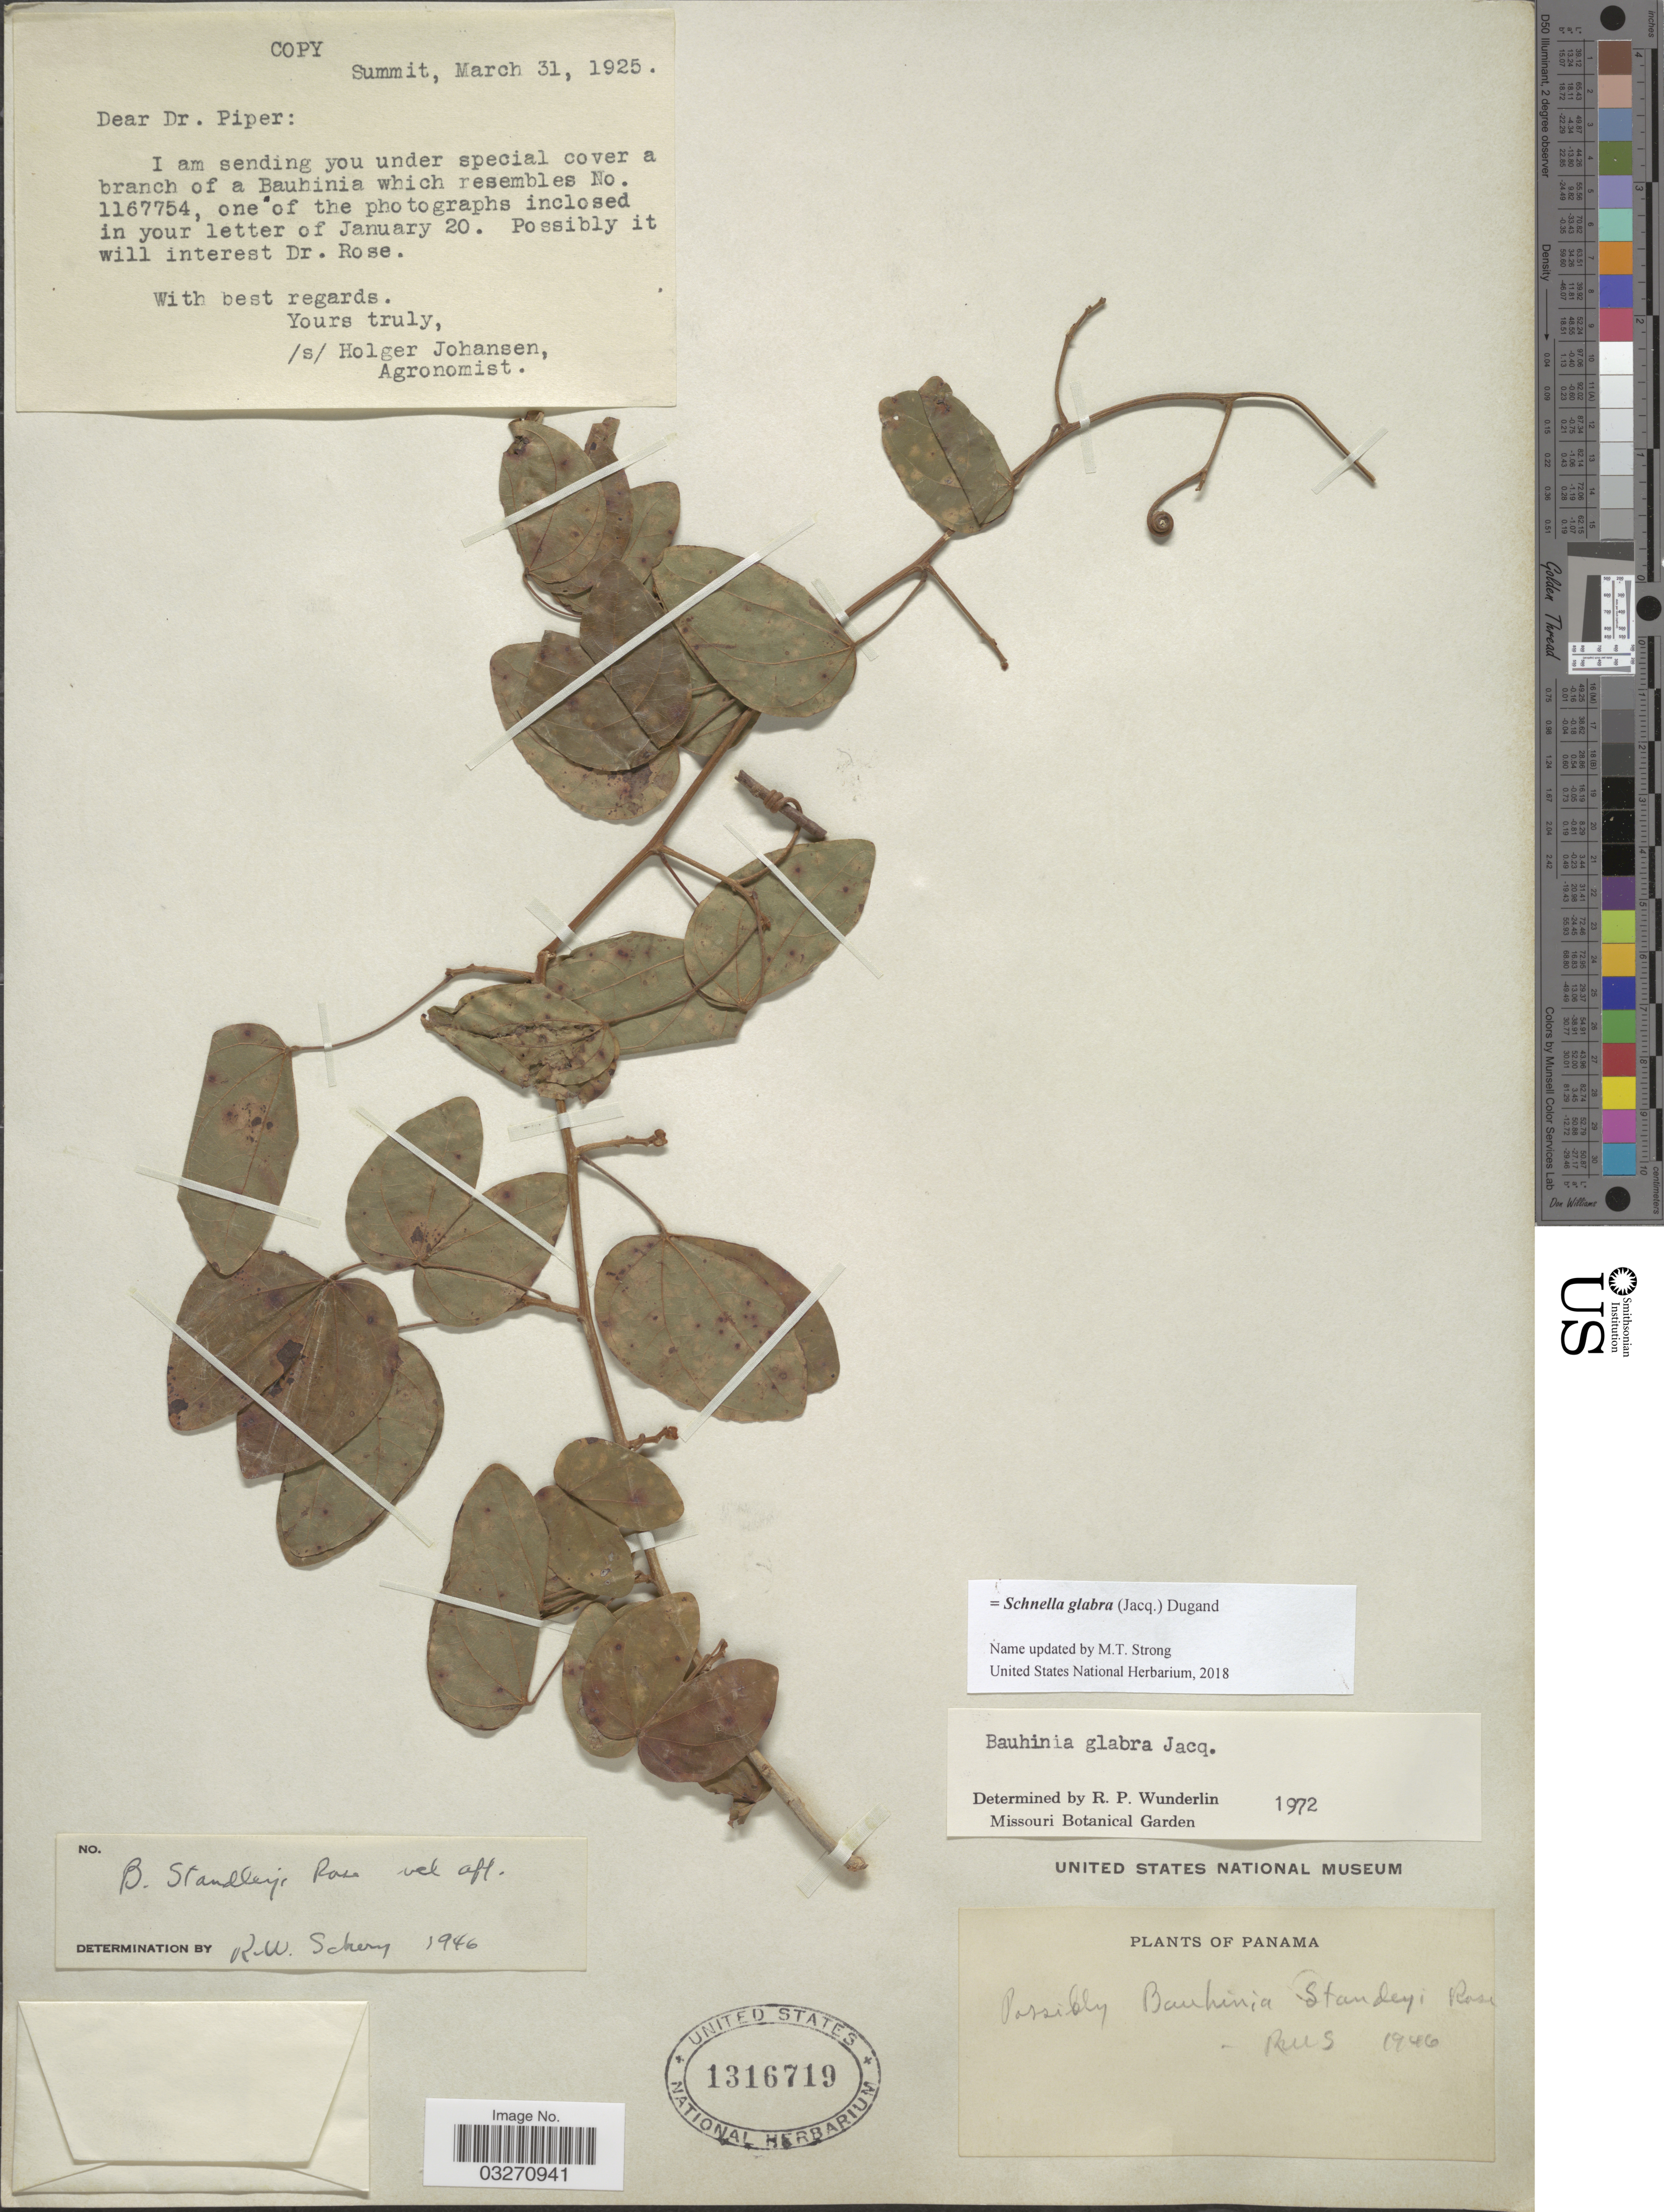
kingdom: Plantae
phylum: Tracheophyta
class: Magnoliopsida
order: Fabales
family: Fabaceae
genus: Schnella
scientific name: Schnella glabra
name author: (Jacq.) Dugand G.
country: Panama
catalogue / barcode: US 1316719